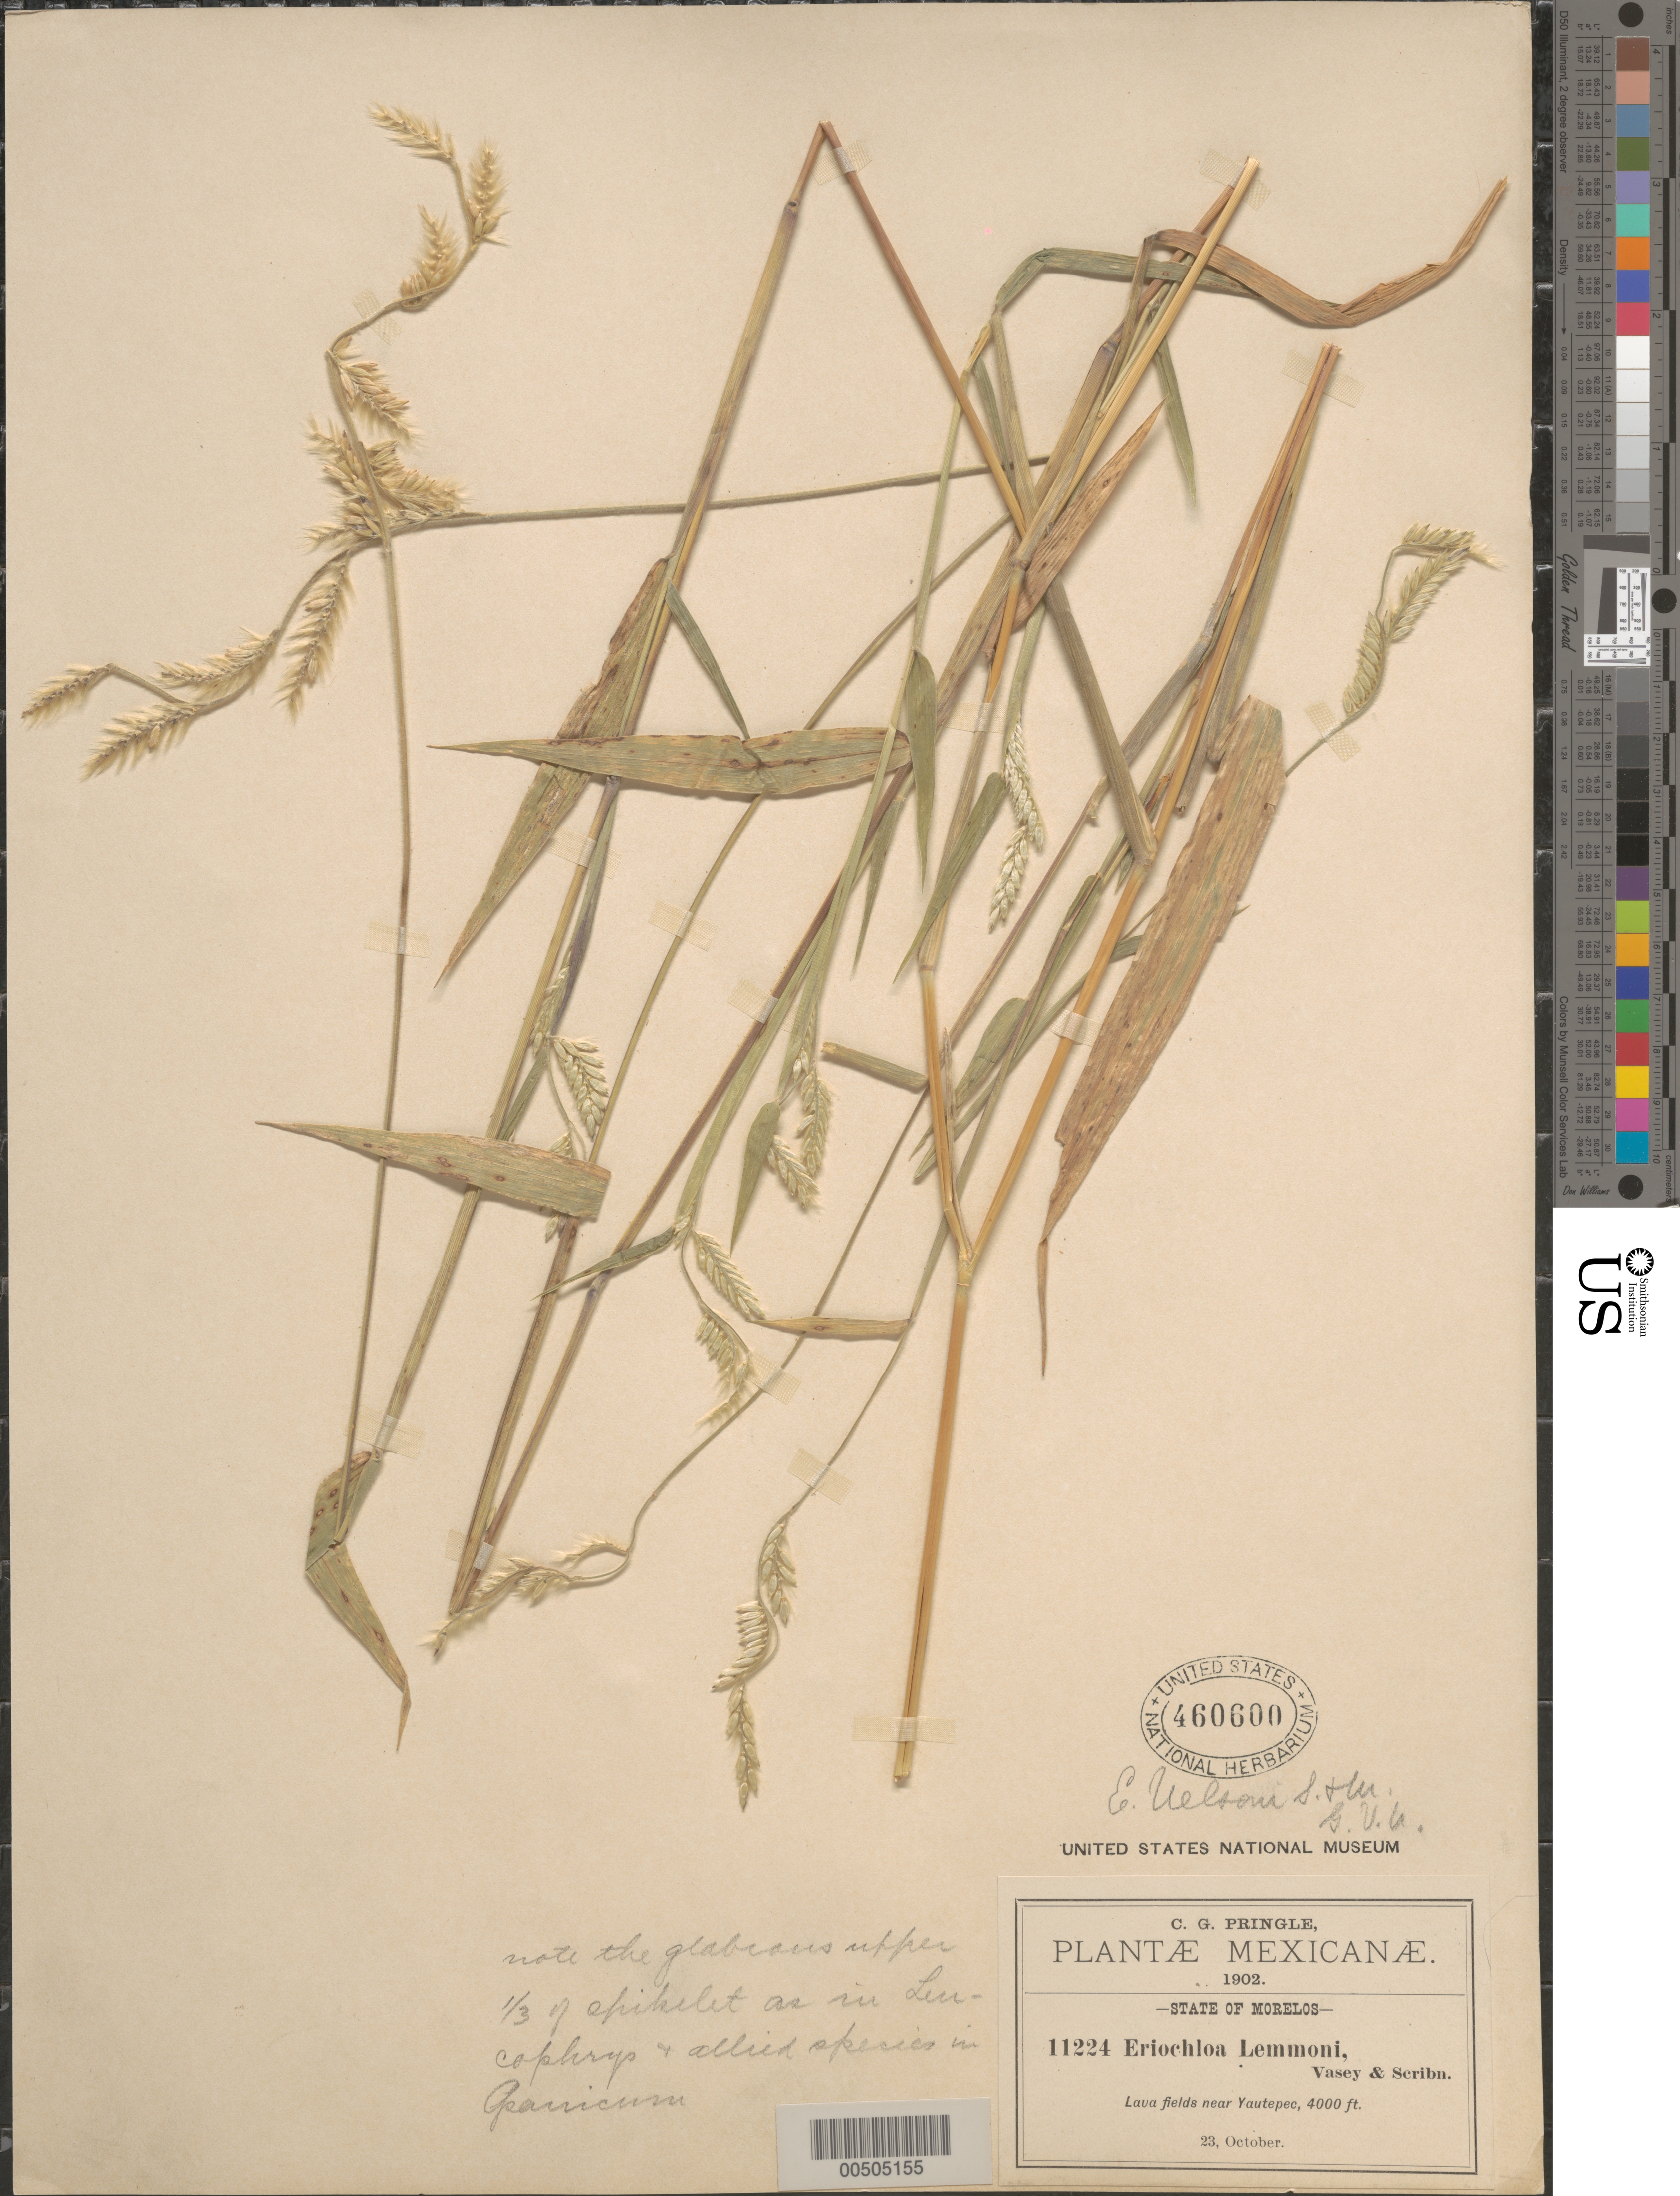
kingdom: Plantae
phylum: Tracheophyta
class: Liliopsida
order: Poales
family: Poaceae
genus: Eriochloa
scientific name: Eriochloa nelsonii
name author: Scribn. & J.G. Sm.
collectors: C. G. Pringle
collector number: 11224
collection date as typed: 23 Oct 1902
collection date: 1902-10-23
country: Mexico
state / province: Morelos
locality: Lava fields near Yautepec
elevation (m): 1219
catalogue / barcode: US 460600